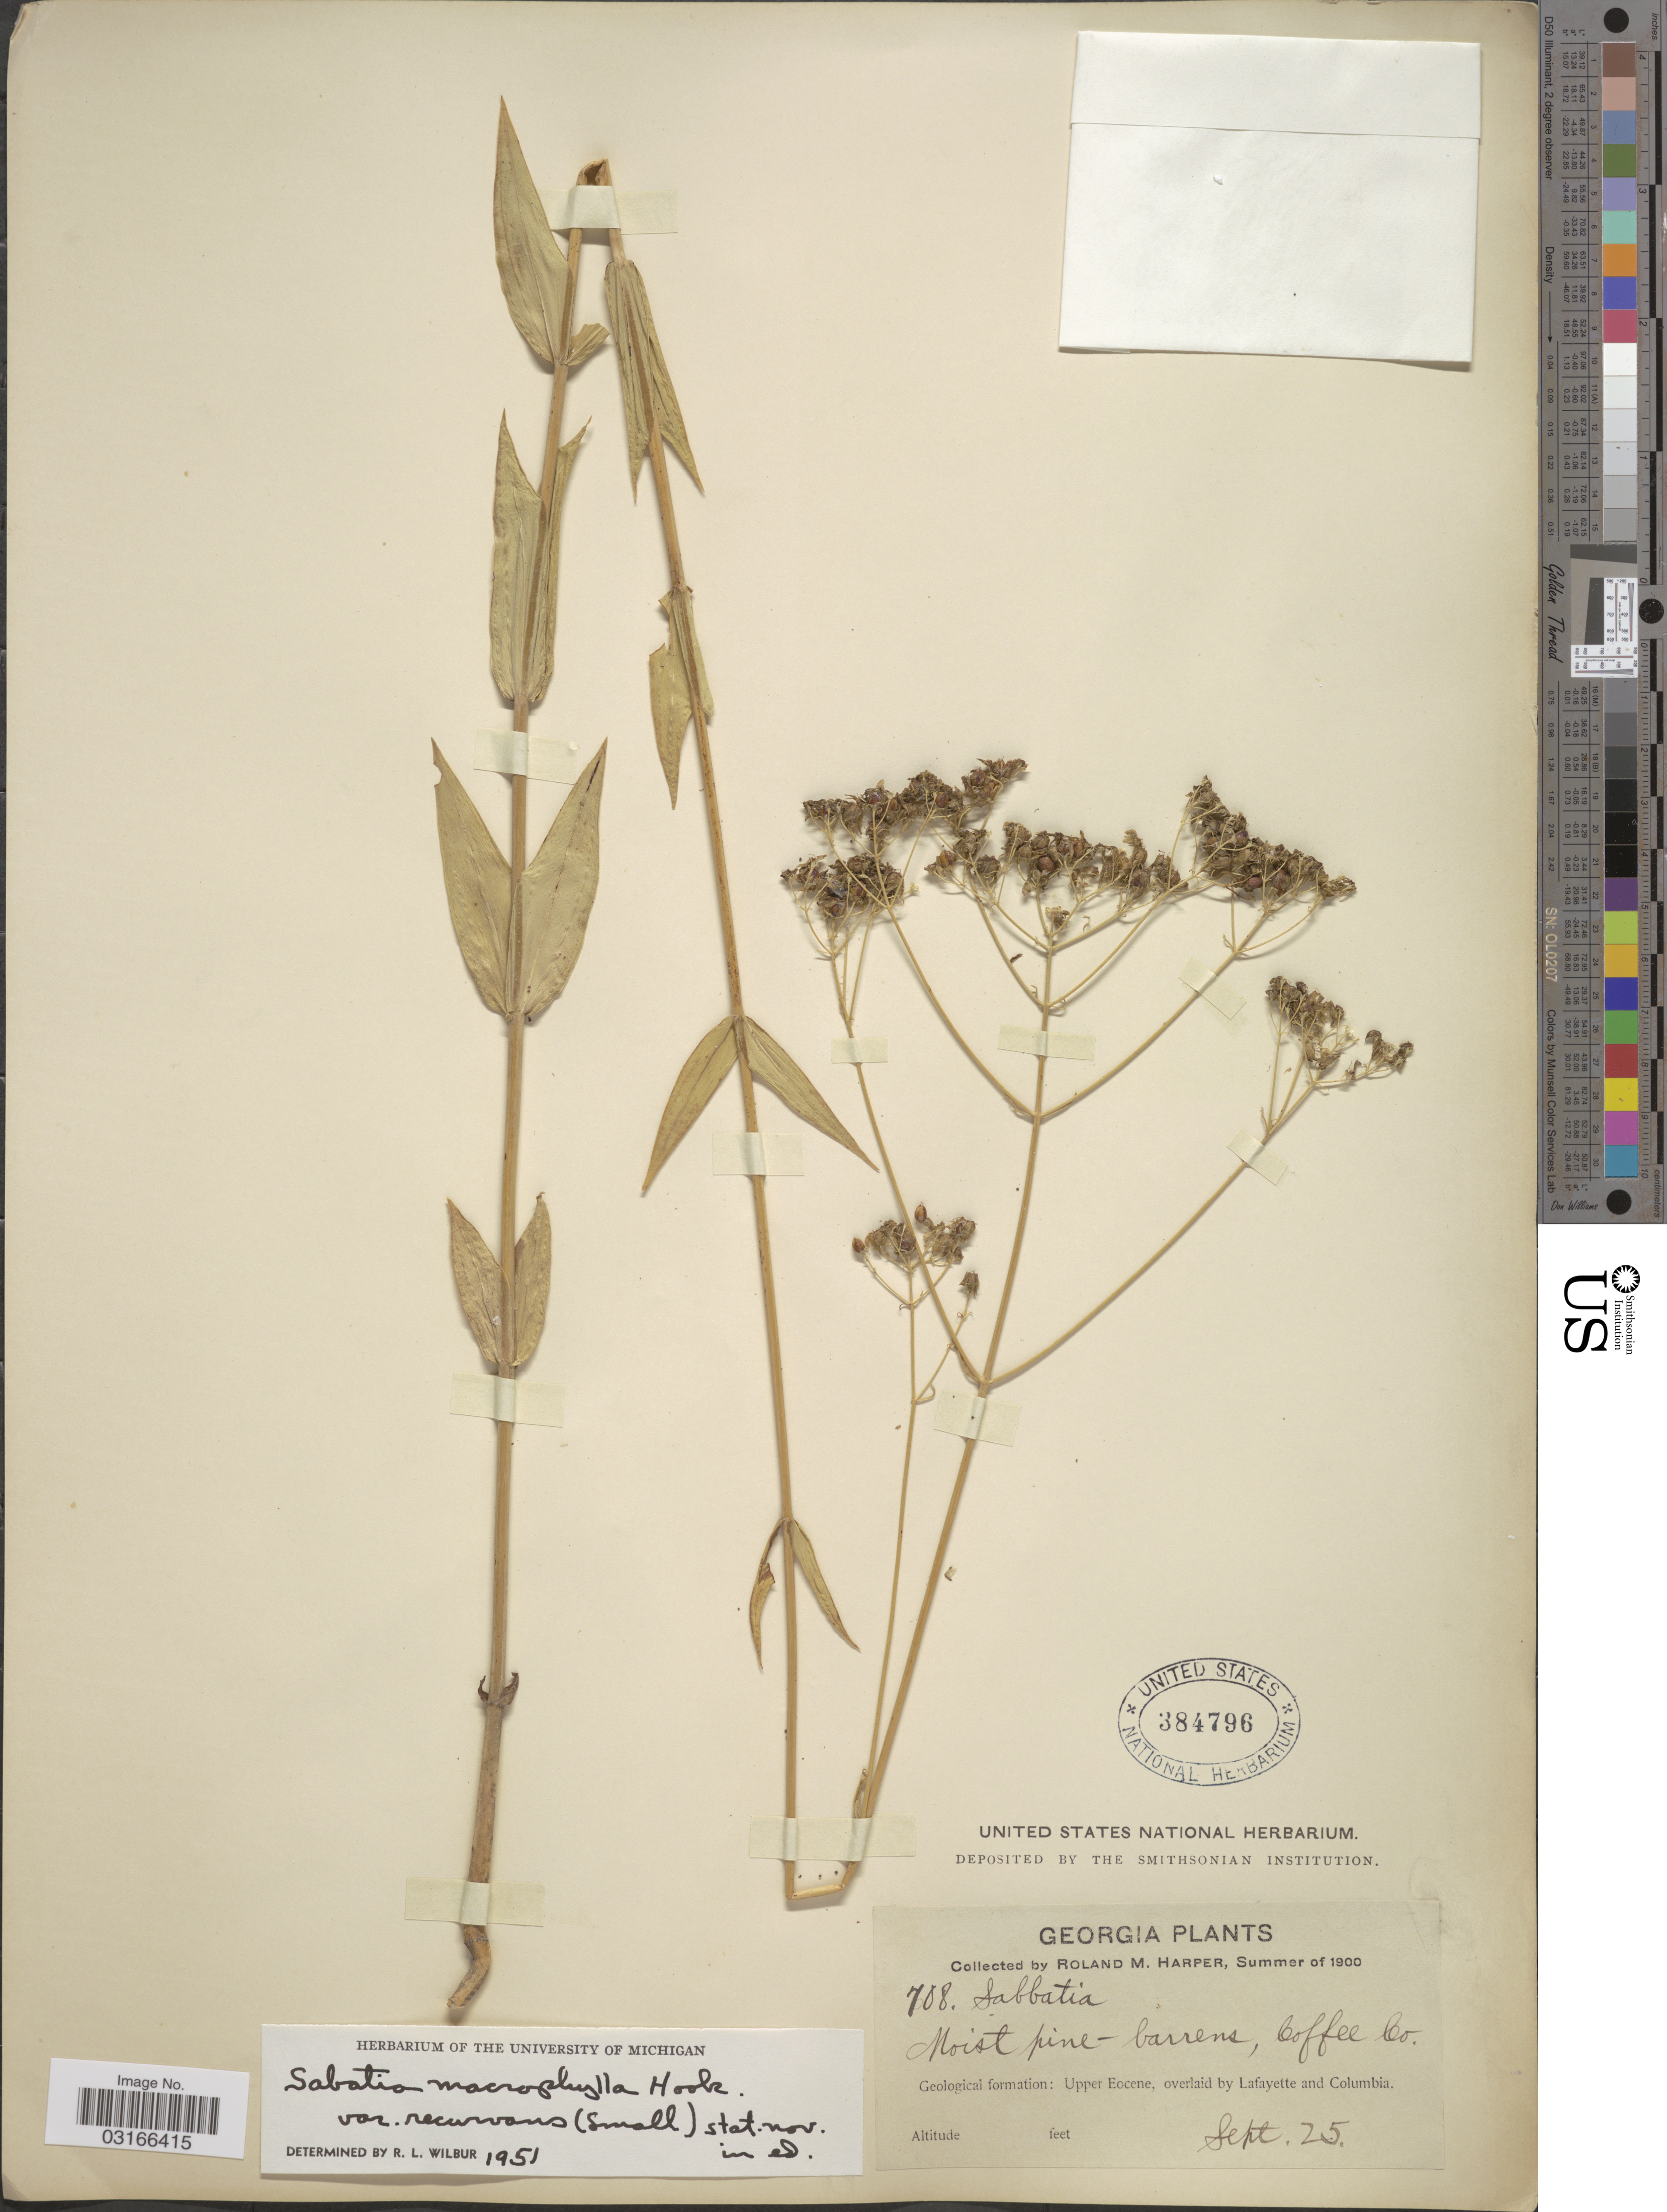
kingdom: Plantae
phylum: Tracheophyta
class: Magnoliopsida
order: Gentianales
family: Gentianaceae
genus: Sabatia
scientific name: Sabatia campestris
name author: Nutt.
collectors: R. M. Harper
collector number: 708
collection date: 1900-09-25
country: United States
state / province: Georgia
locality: Moist pine-barrens, Coffee Co.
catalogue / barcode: US 384796